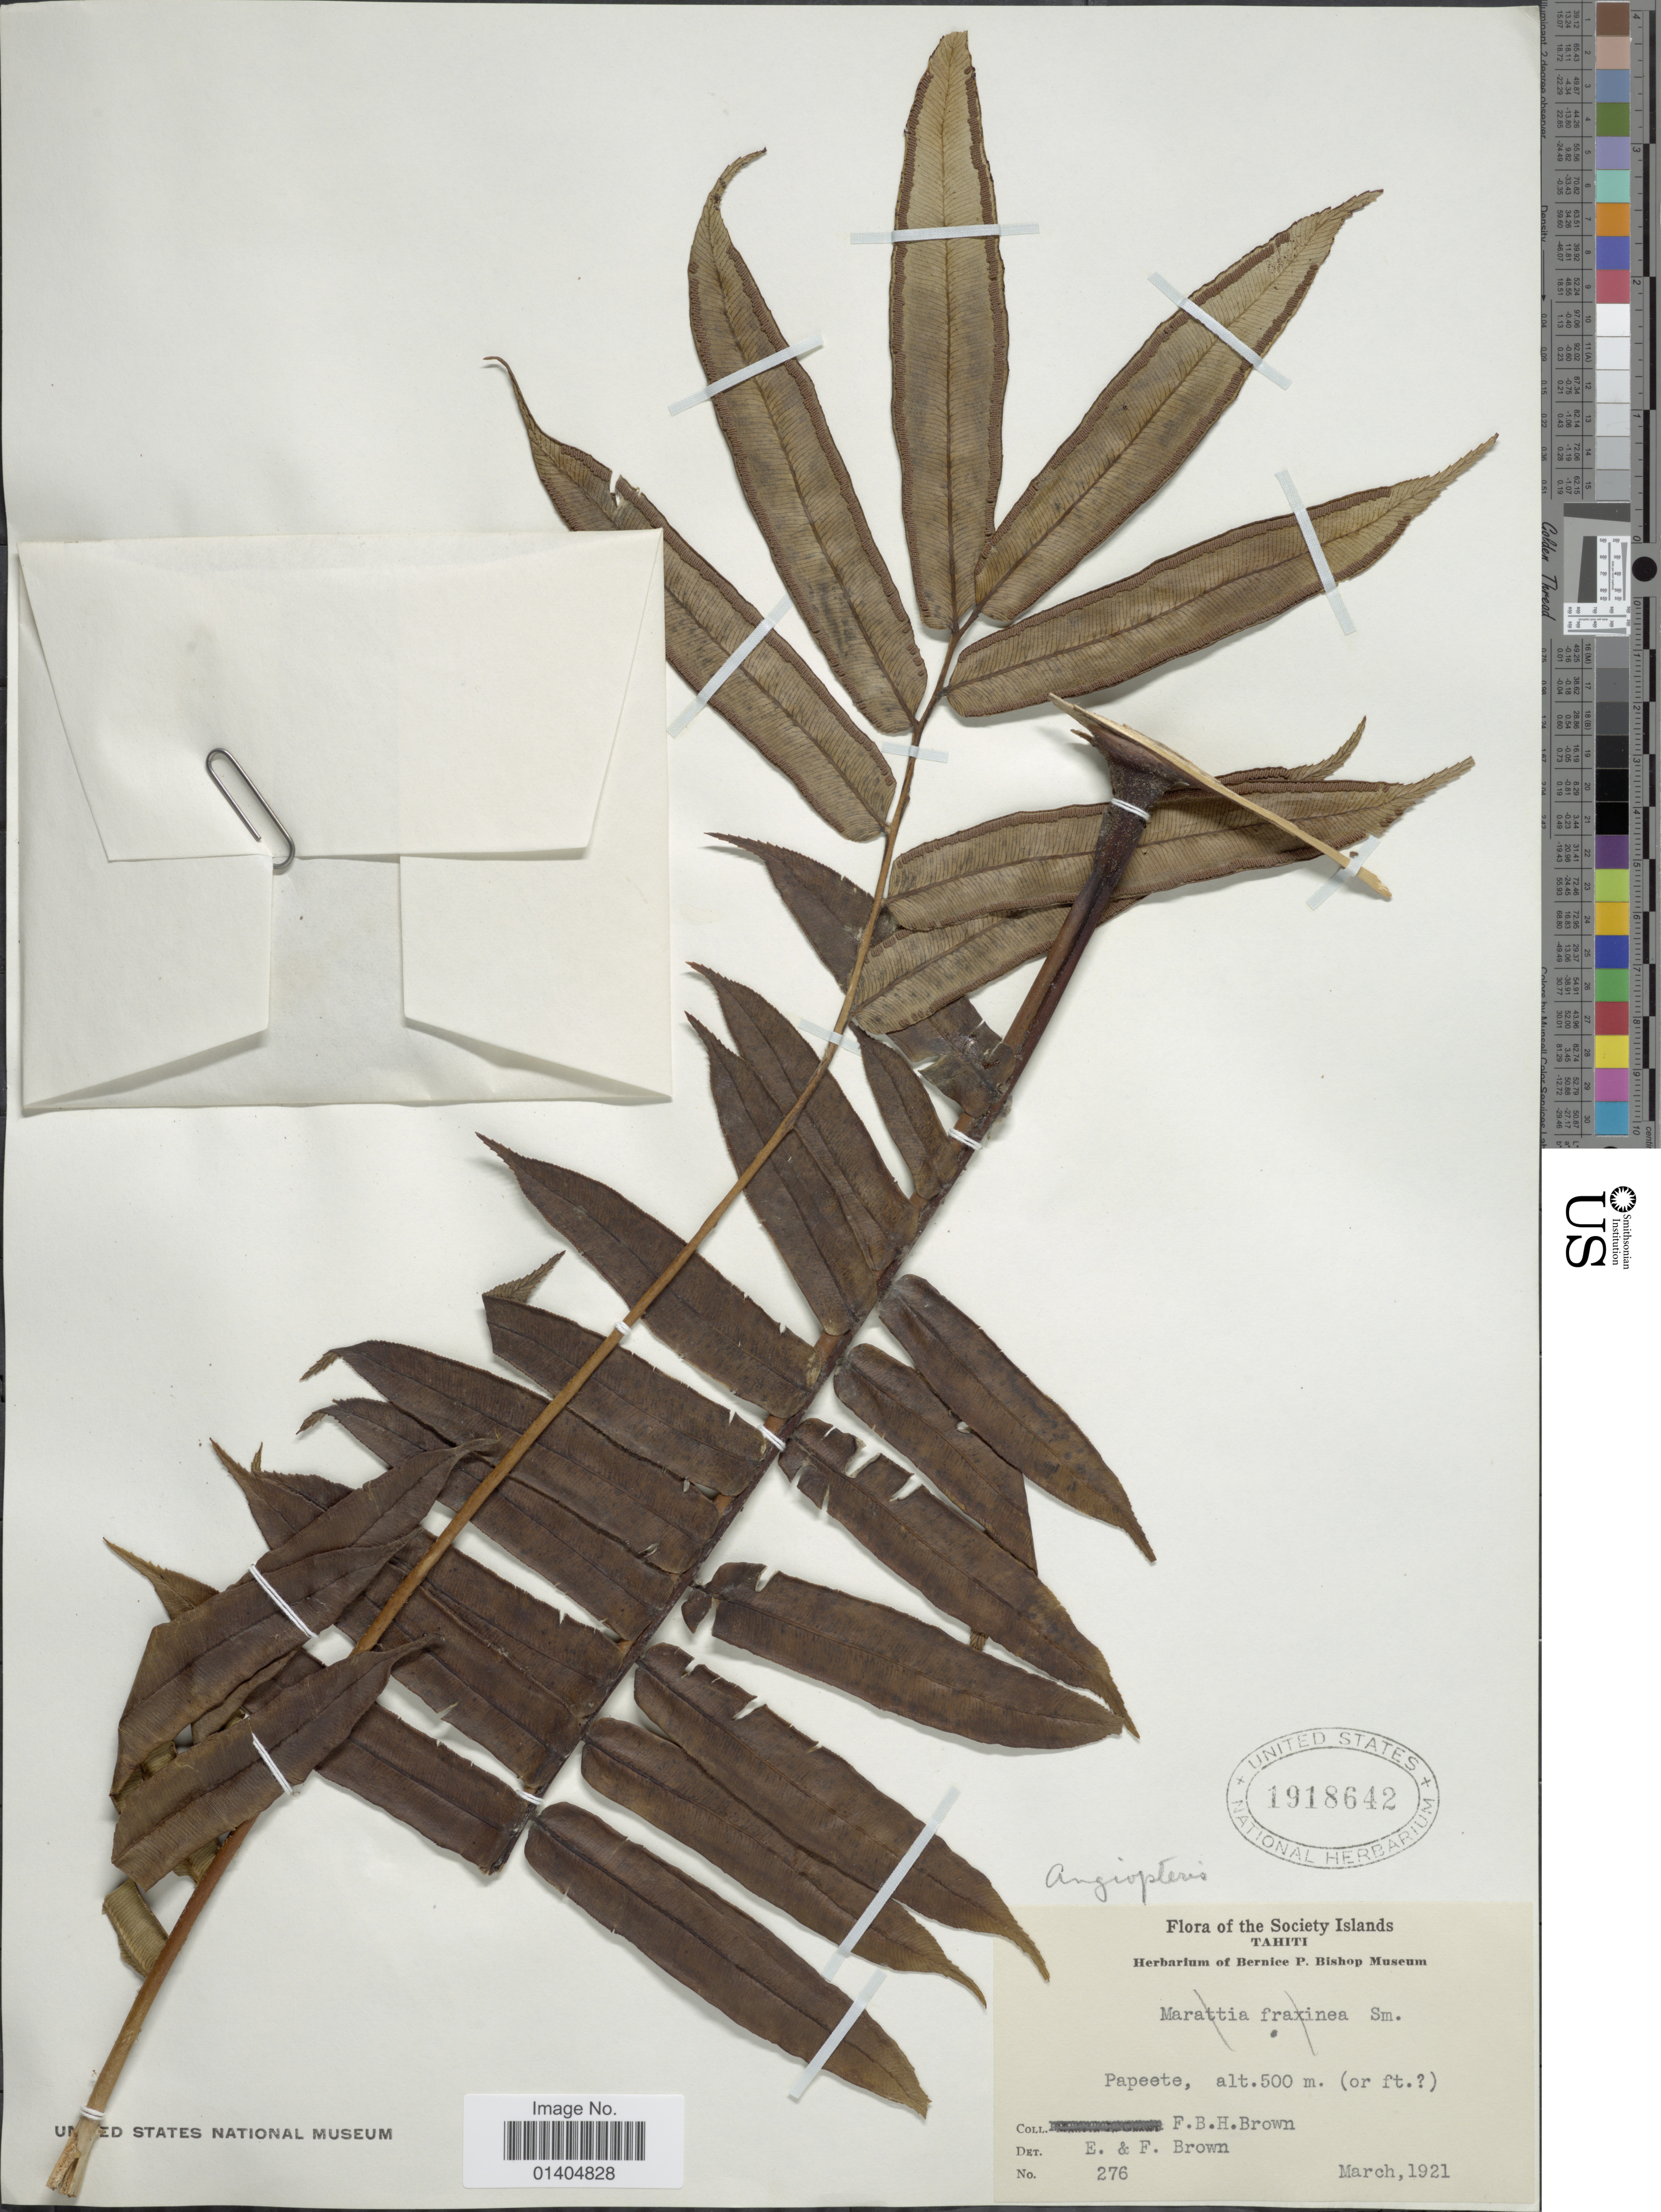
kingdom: Plantae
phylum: Tracheophyta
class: Polypodiopsida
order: Marattiales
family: Marattiaceae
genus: Angiopteris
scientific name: Angiopteris evecta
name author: (G. Forst.) Hoffm.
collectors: F. Brown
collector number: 276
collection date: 1921-03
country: French Polynesia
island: Tahiti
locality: The Society Islands, Tahiti, Papeete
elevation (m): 500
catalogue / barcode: US 1918642